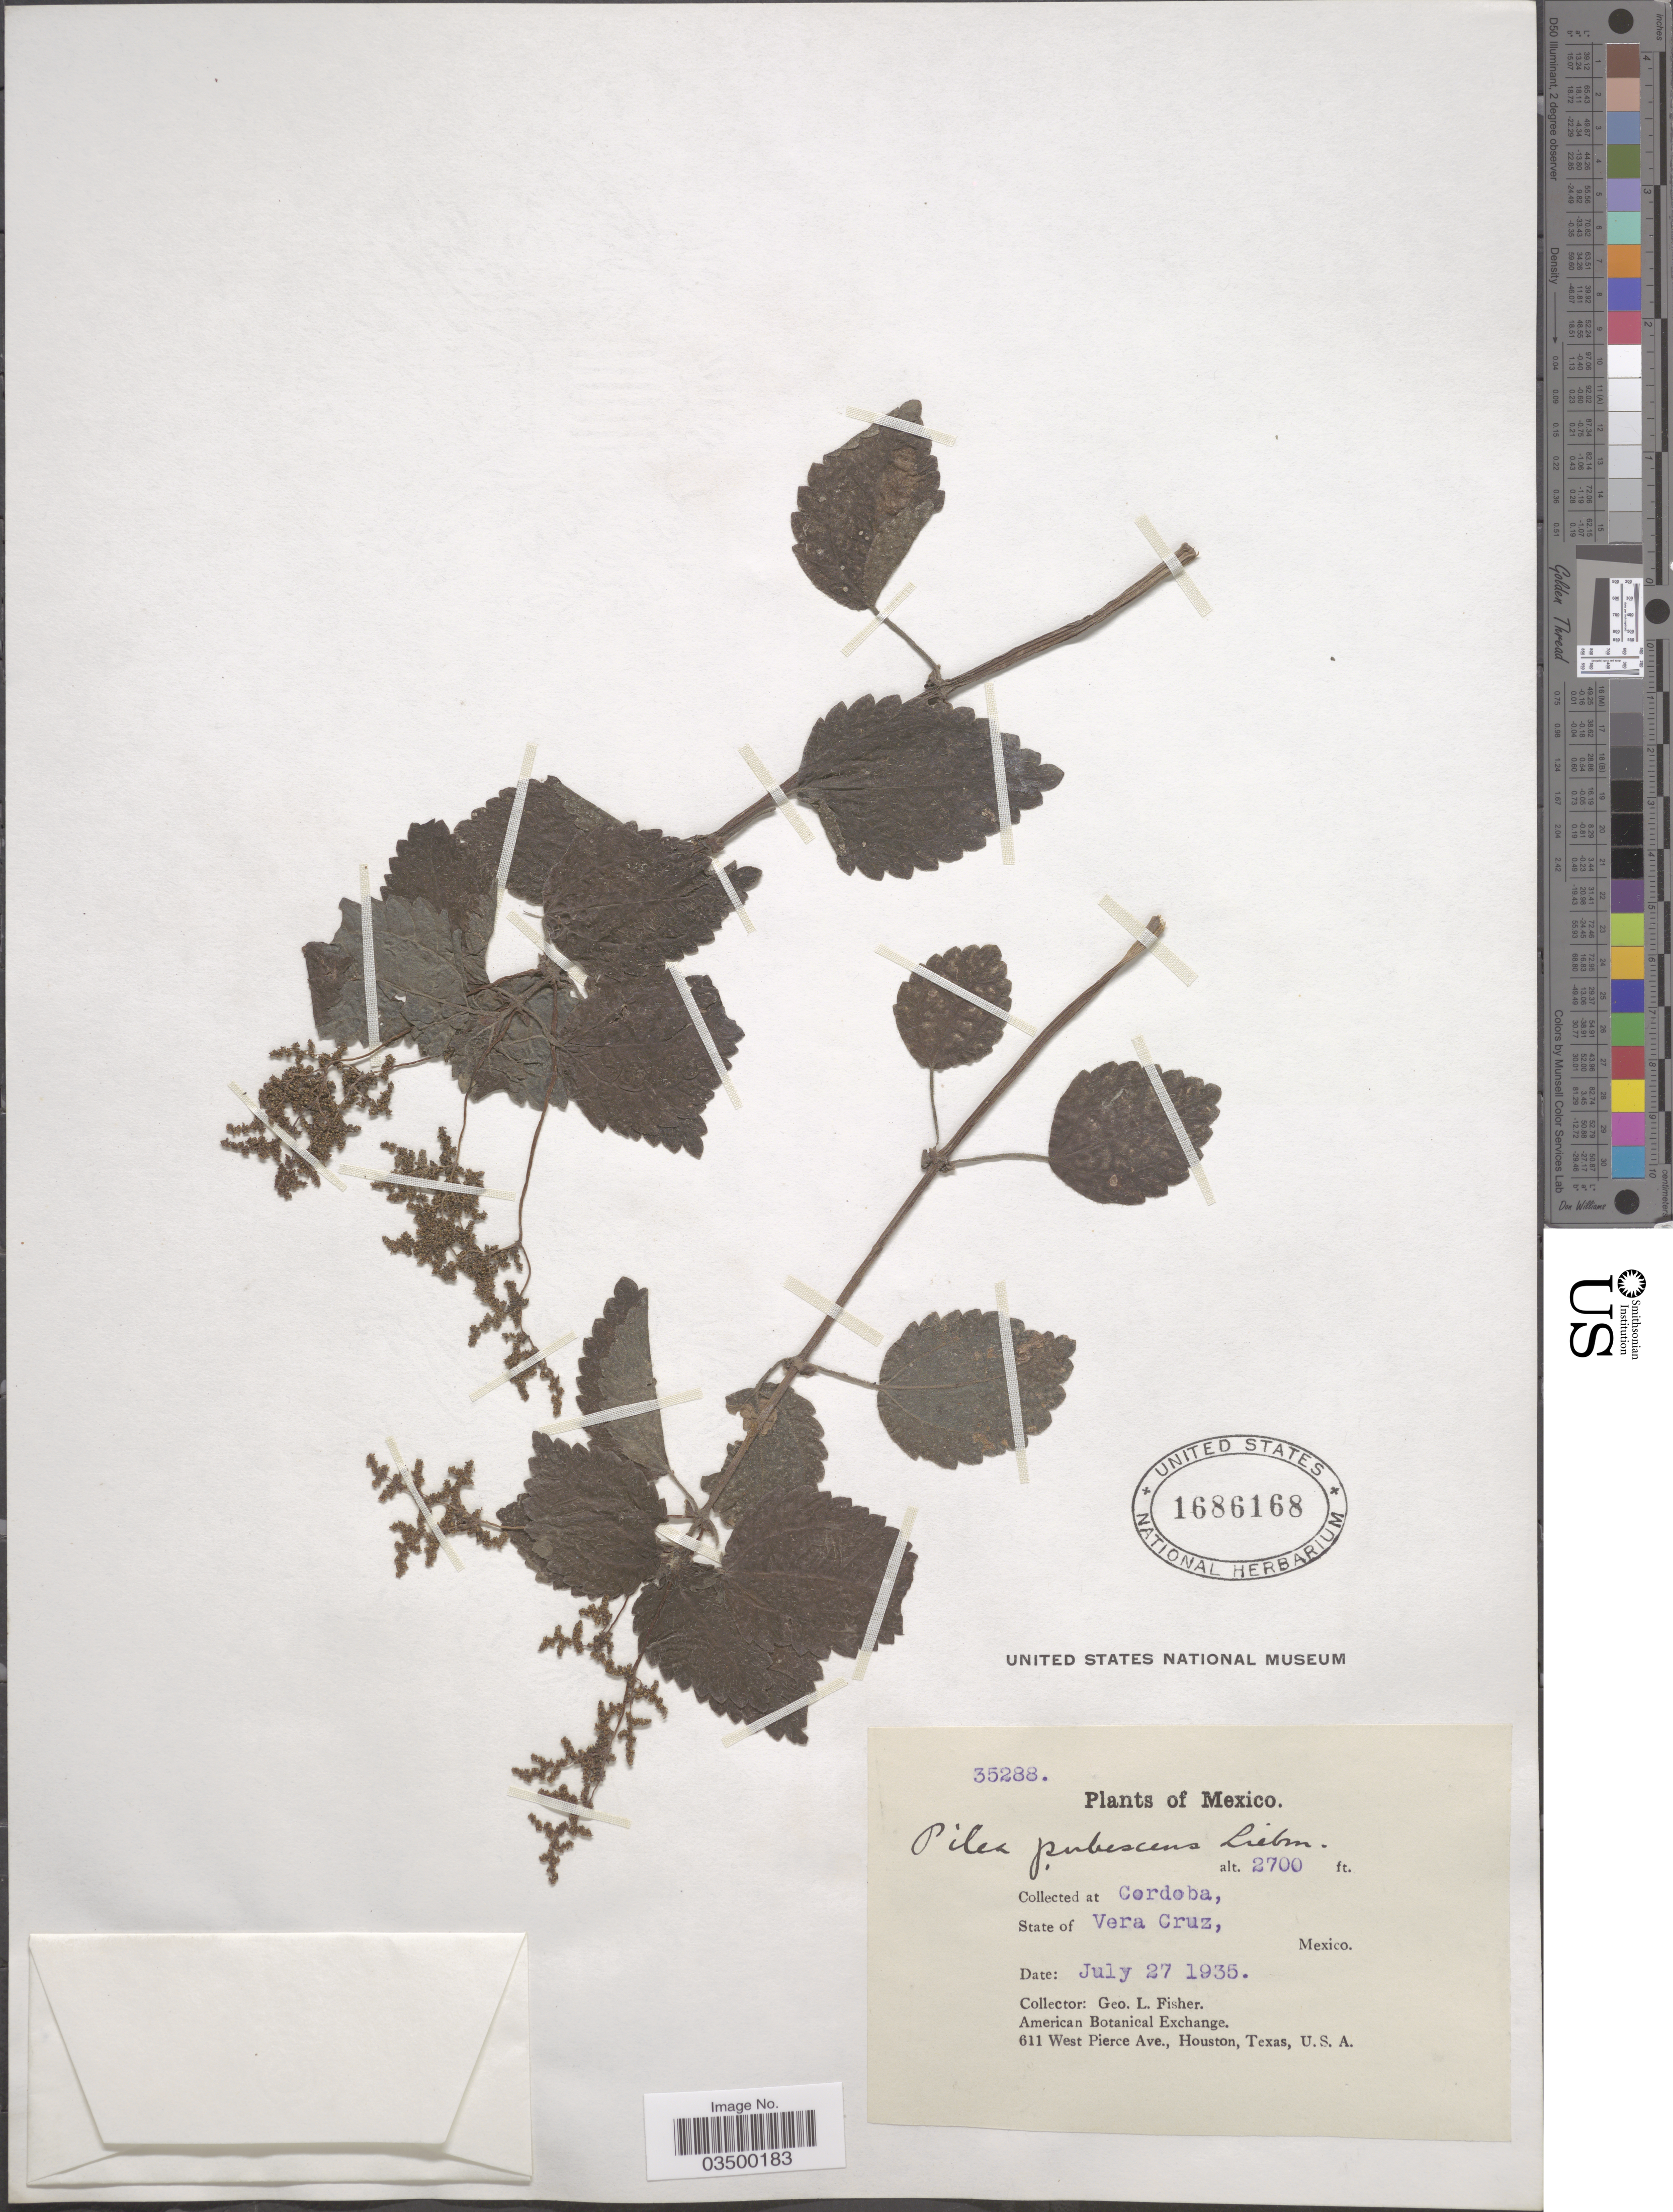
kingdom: Plantae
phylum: Tracheophyta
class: Magnoliopsida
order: Rosales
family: Urticaceae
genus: Pilea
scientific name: Pilea pubescens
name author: Liebm.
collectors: G. L. Fisher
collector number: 35288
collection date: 1935-07-27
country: Mexico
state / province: Veracruz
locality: Cordoba, State of Vera Cruz.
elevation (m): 823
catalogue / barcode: US 1686168